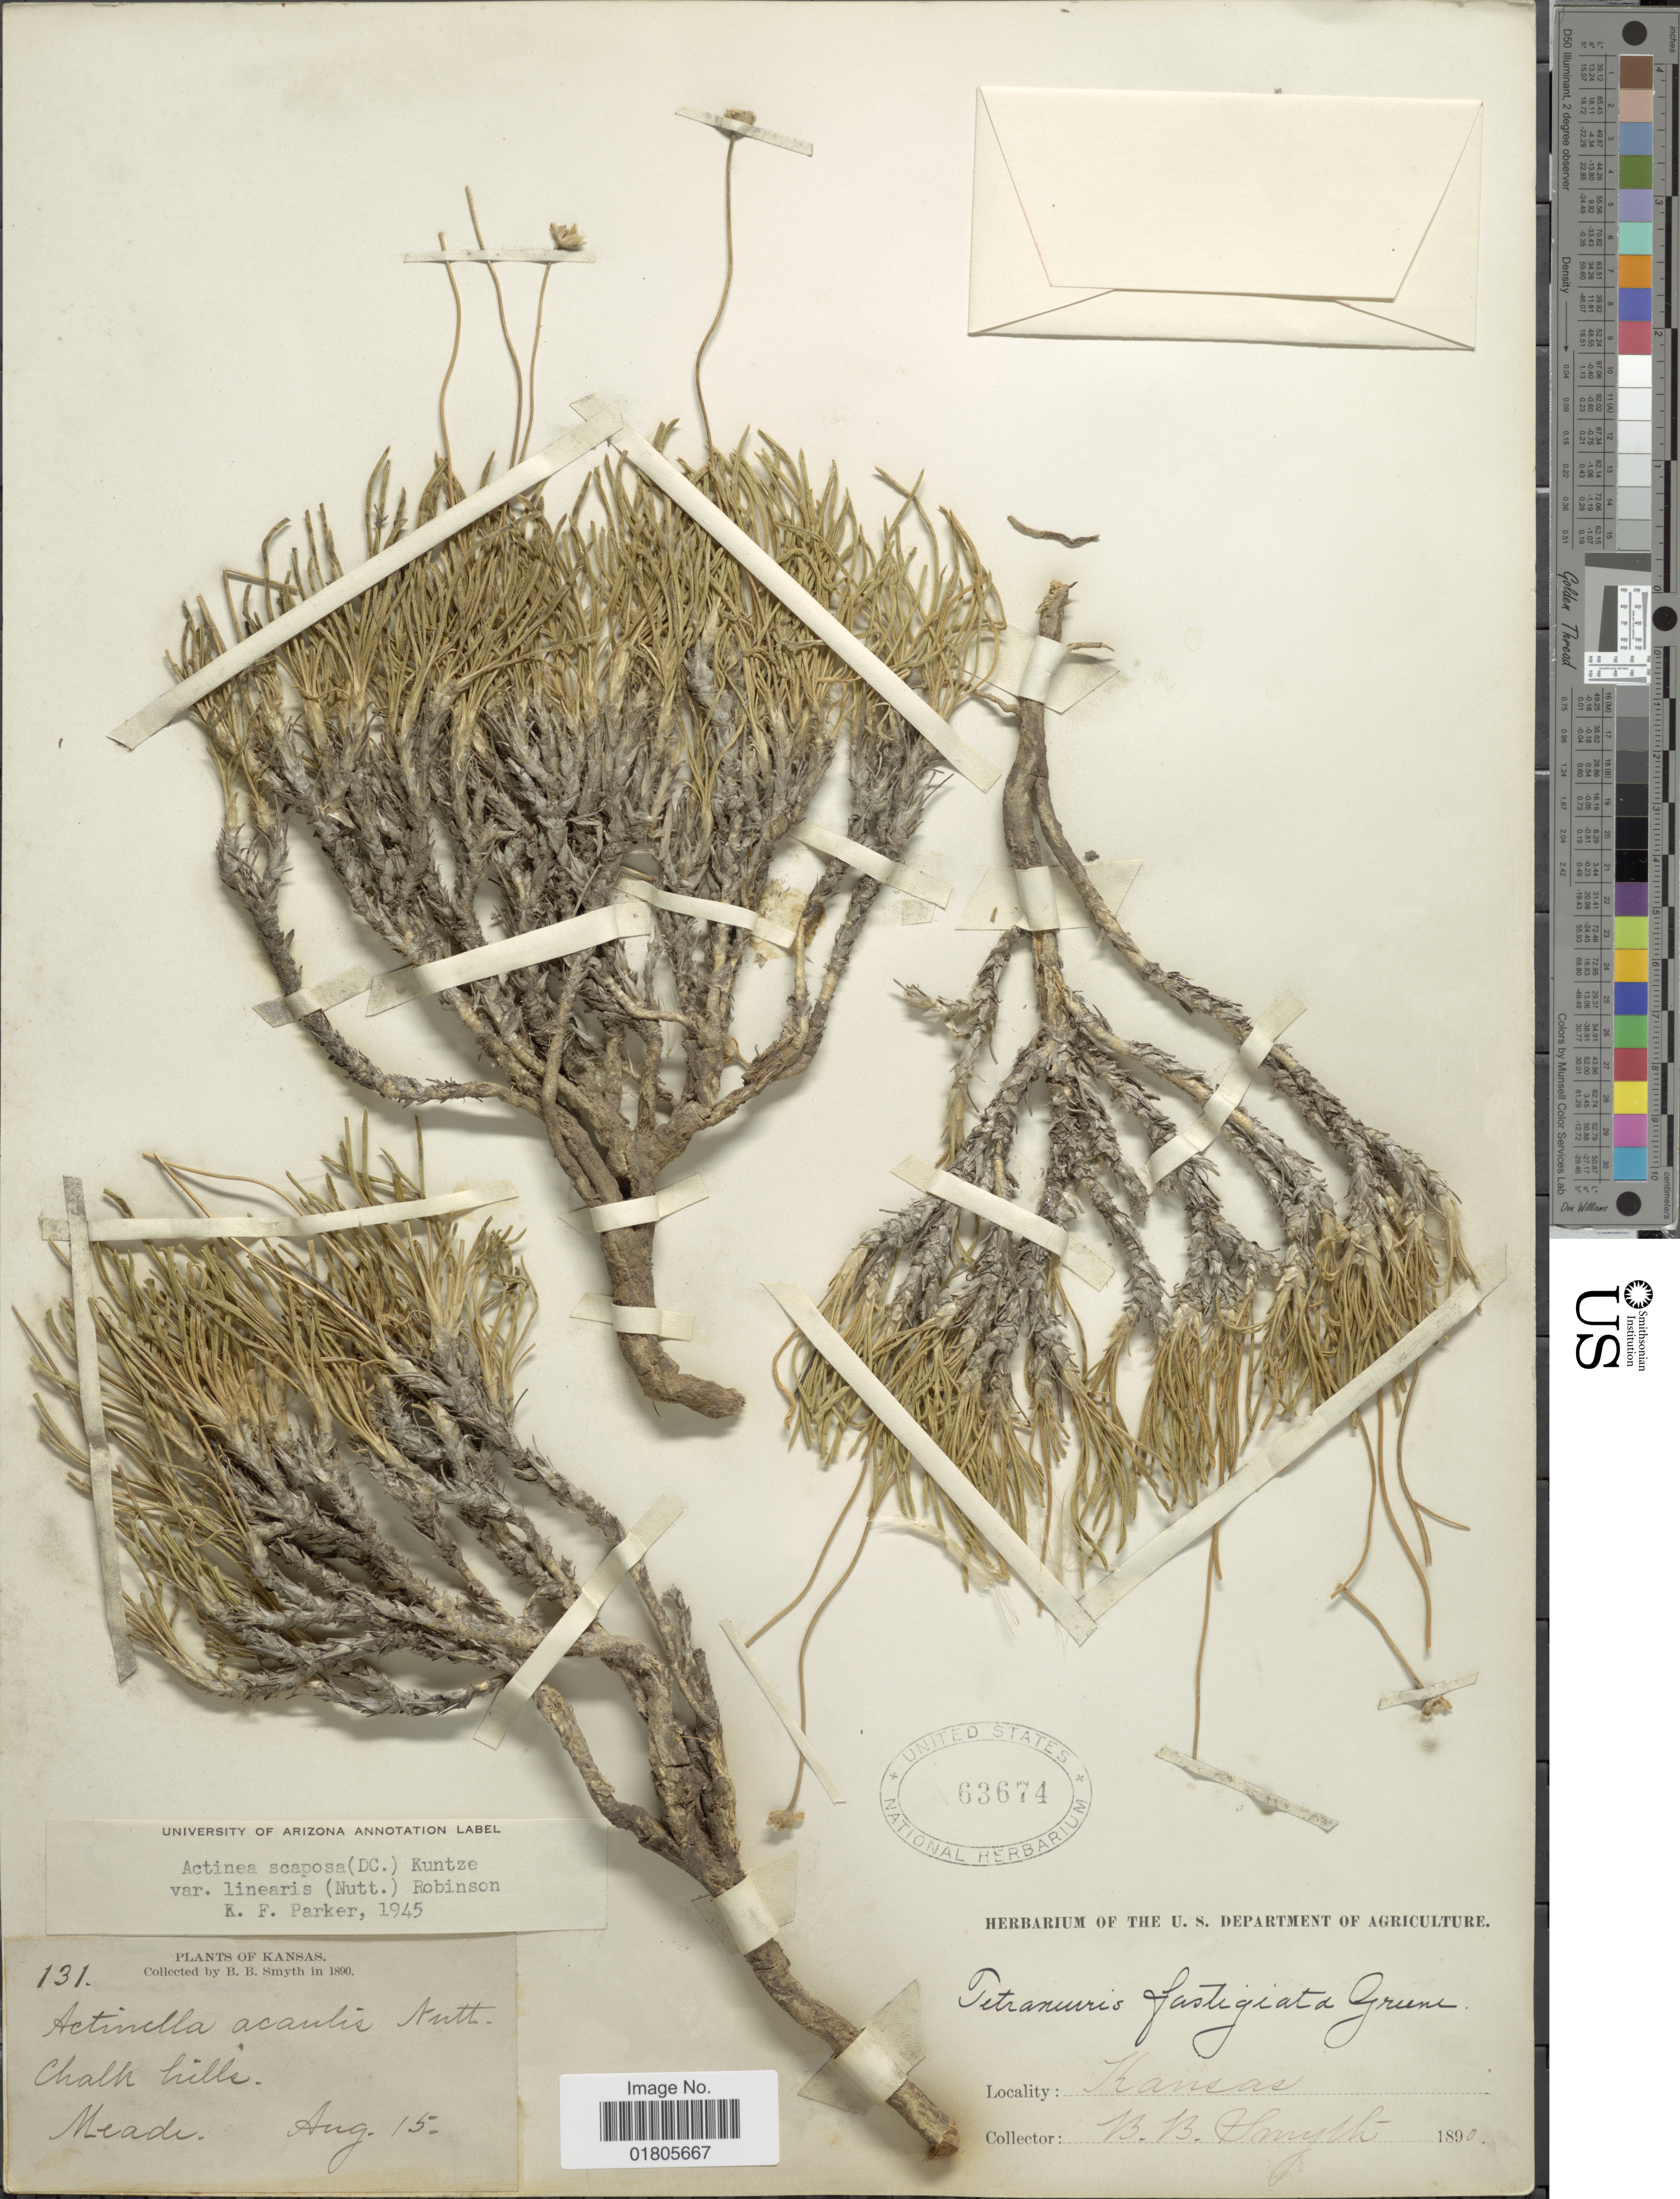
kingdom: Plantae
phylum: Tracheophyta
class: Magnoliopsida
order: Asterales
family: Asteraceae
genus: Actinea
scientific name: Actinea scaposa var. linearis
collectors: B. Smyth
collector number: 131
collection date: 1890-08-15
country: United States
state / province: Kansas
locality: Chalk Hills. Meade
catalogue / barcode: US 63674